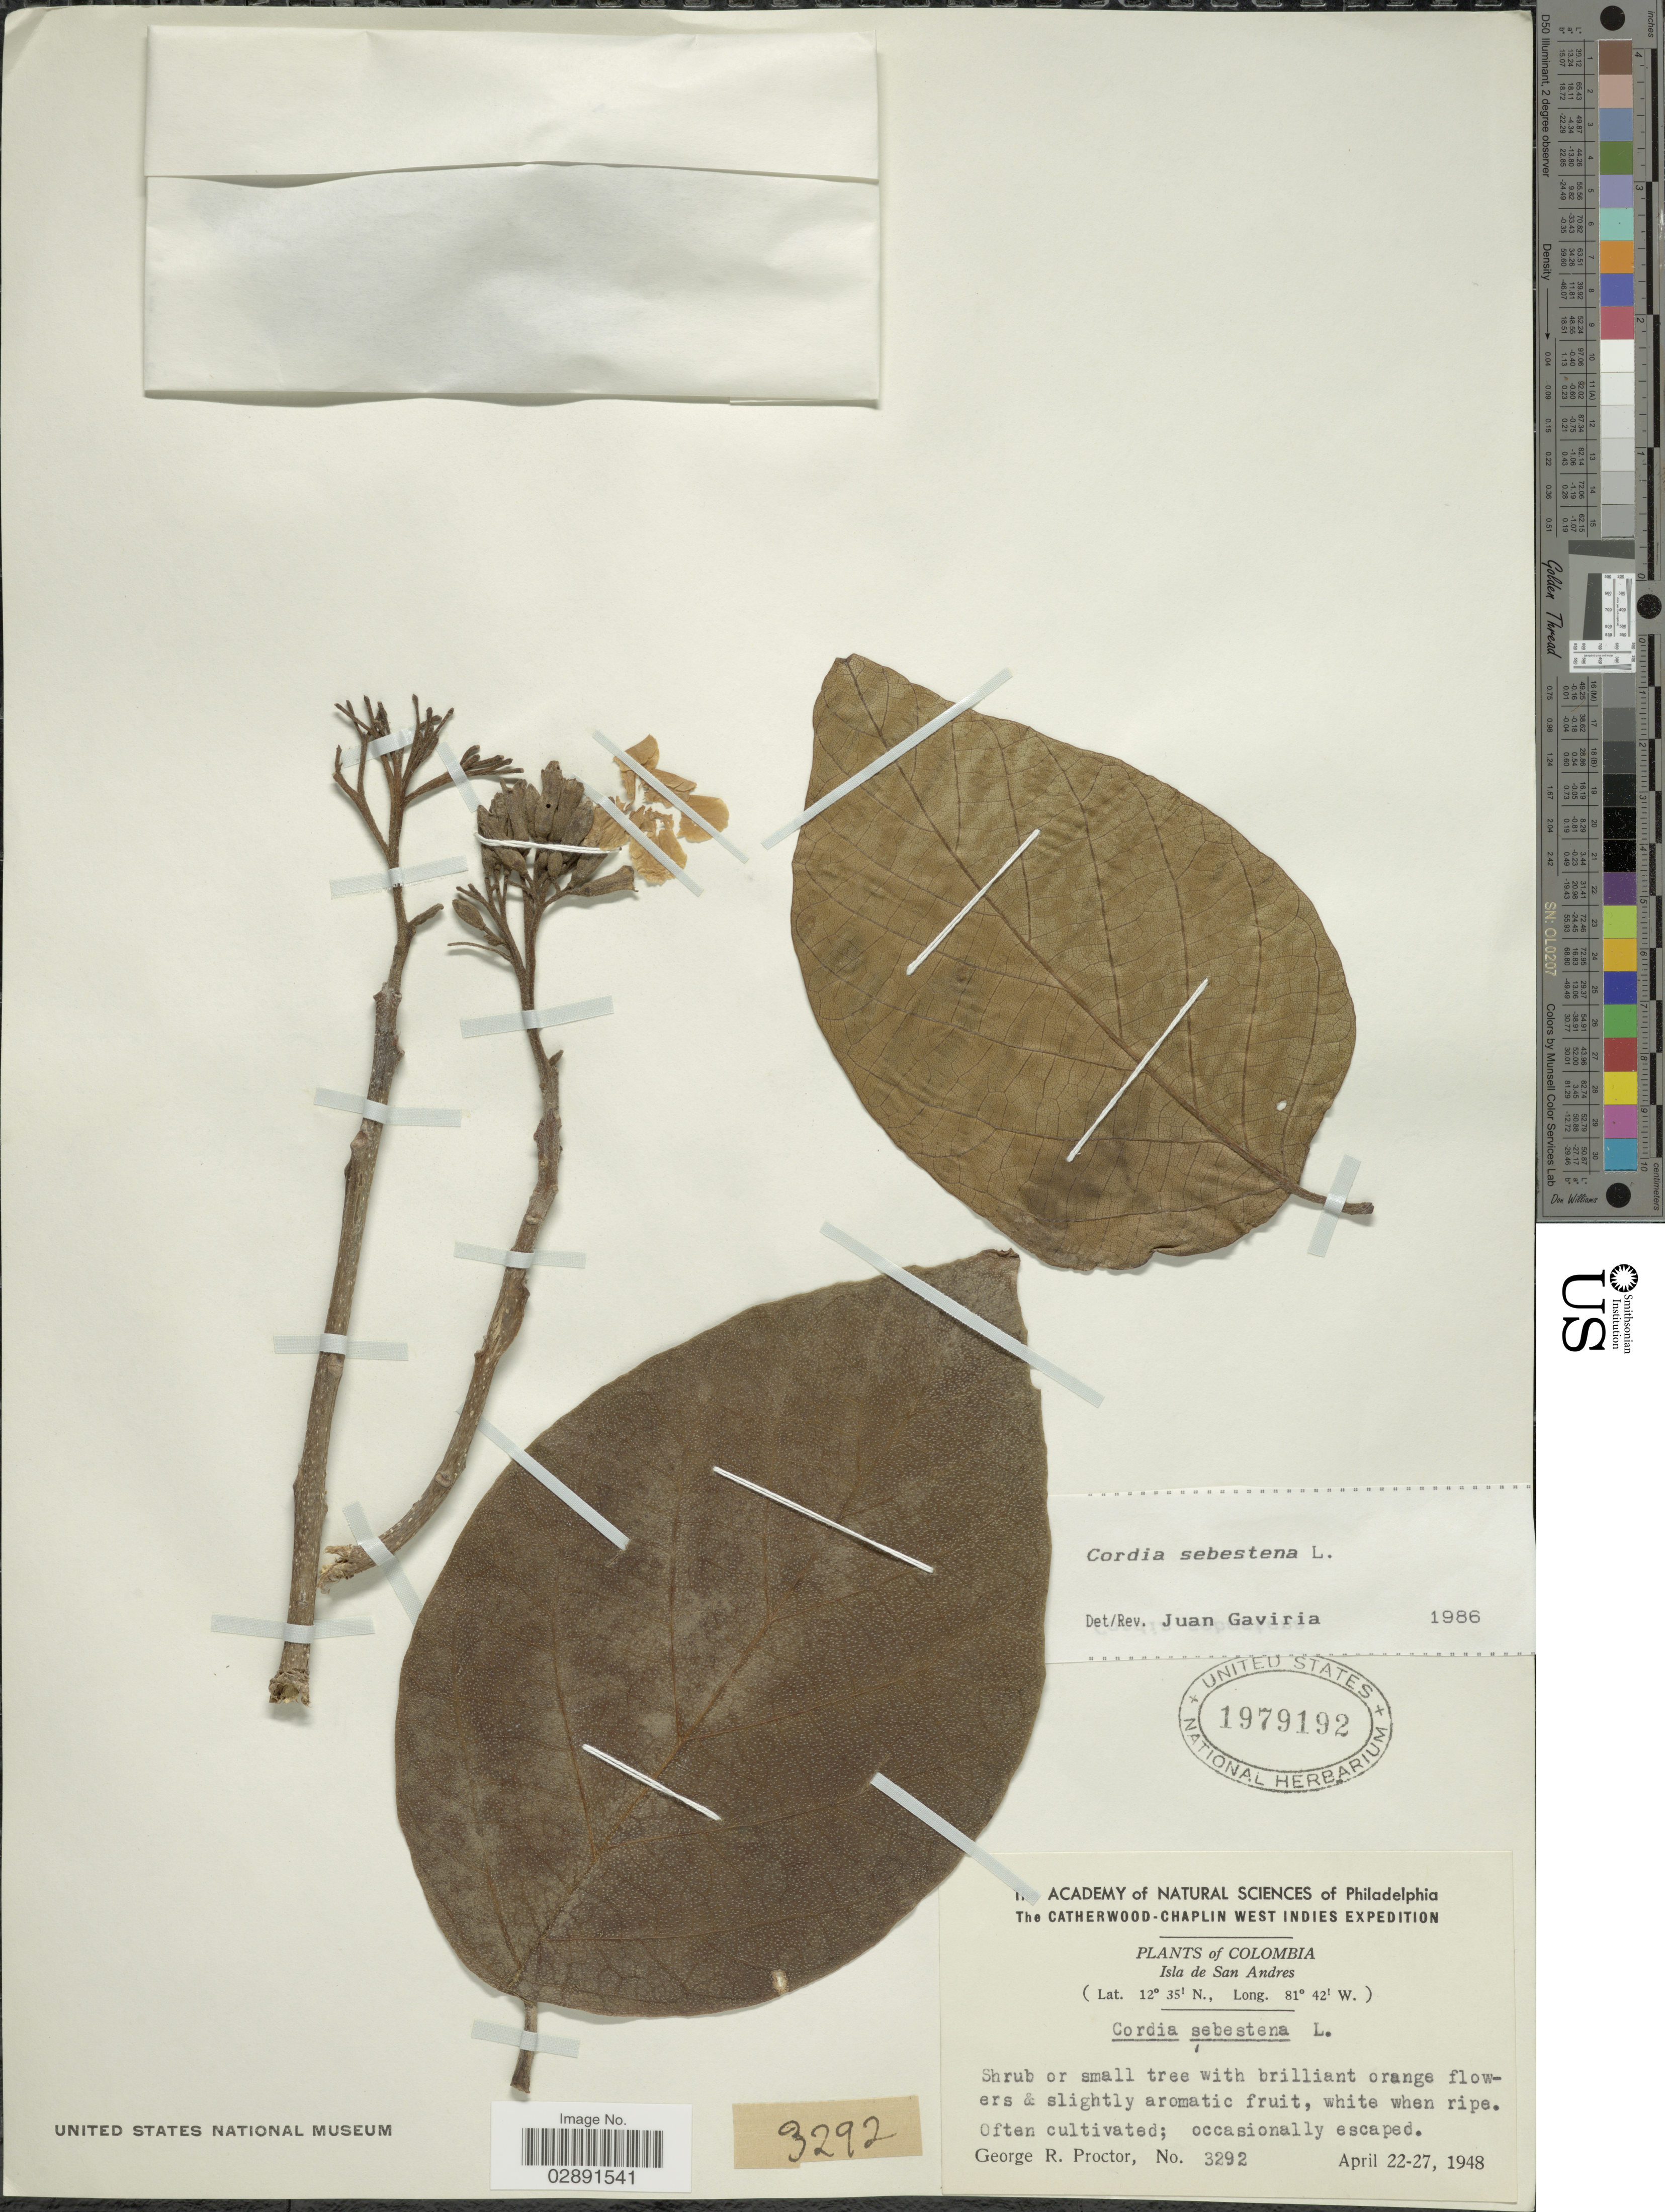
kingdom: Plantae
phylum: Tracheophyta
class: Magnoliopsida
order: Boraginales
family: Cordiaceae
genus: Cordia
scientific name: Cordia sebestena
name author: L.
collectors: G. Proctor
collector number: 3292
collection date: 1948-04-22/1948-04-27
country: Colombia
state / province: San Andres y Providencia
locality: Isla de San Andres.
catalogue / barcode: US 1979192